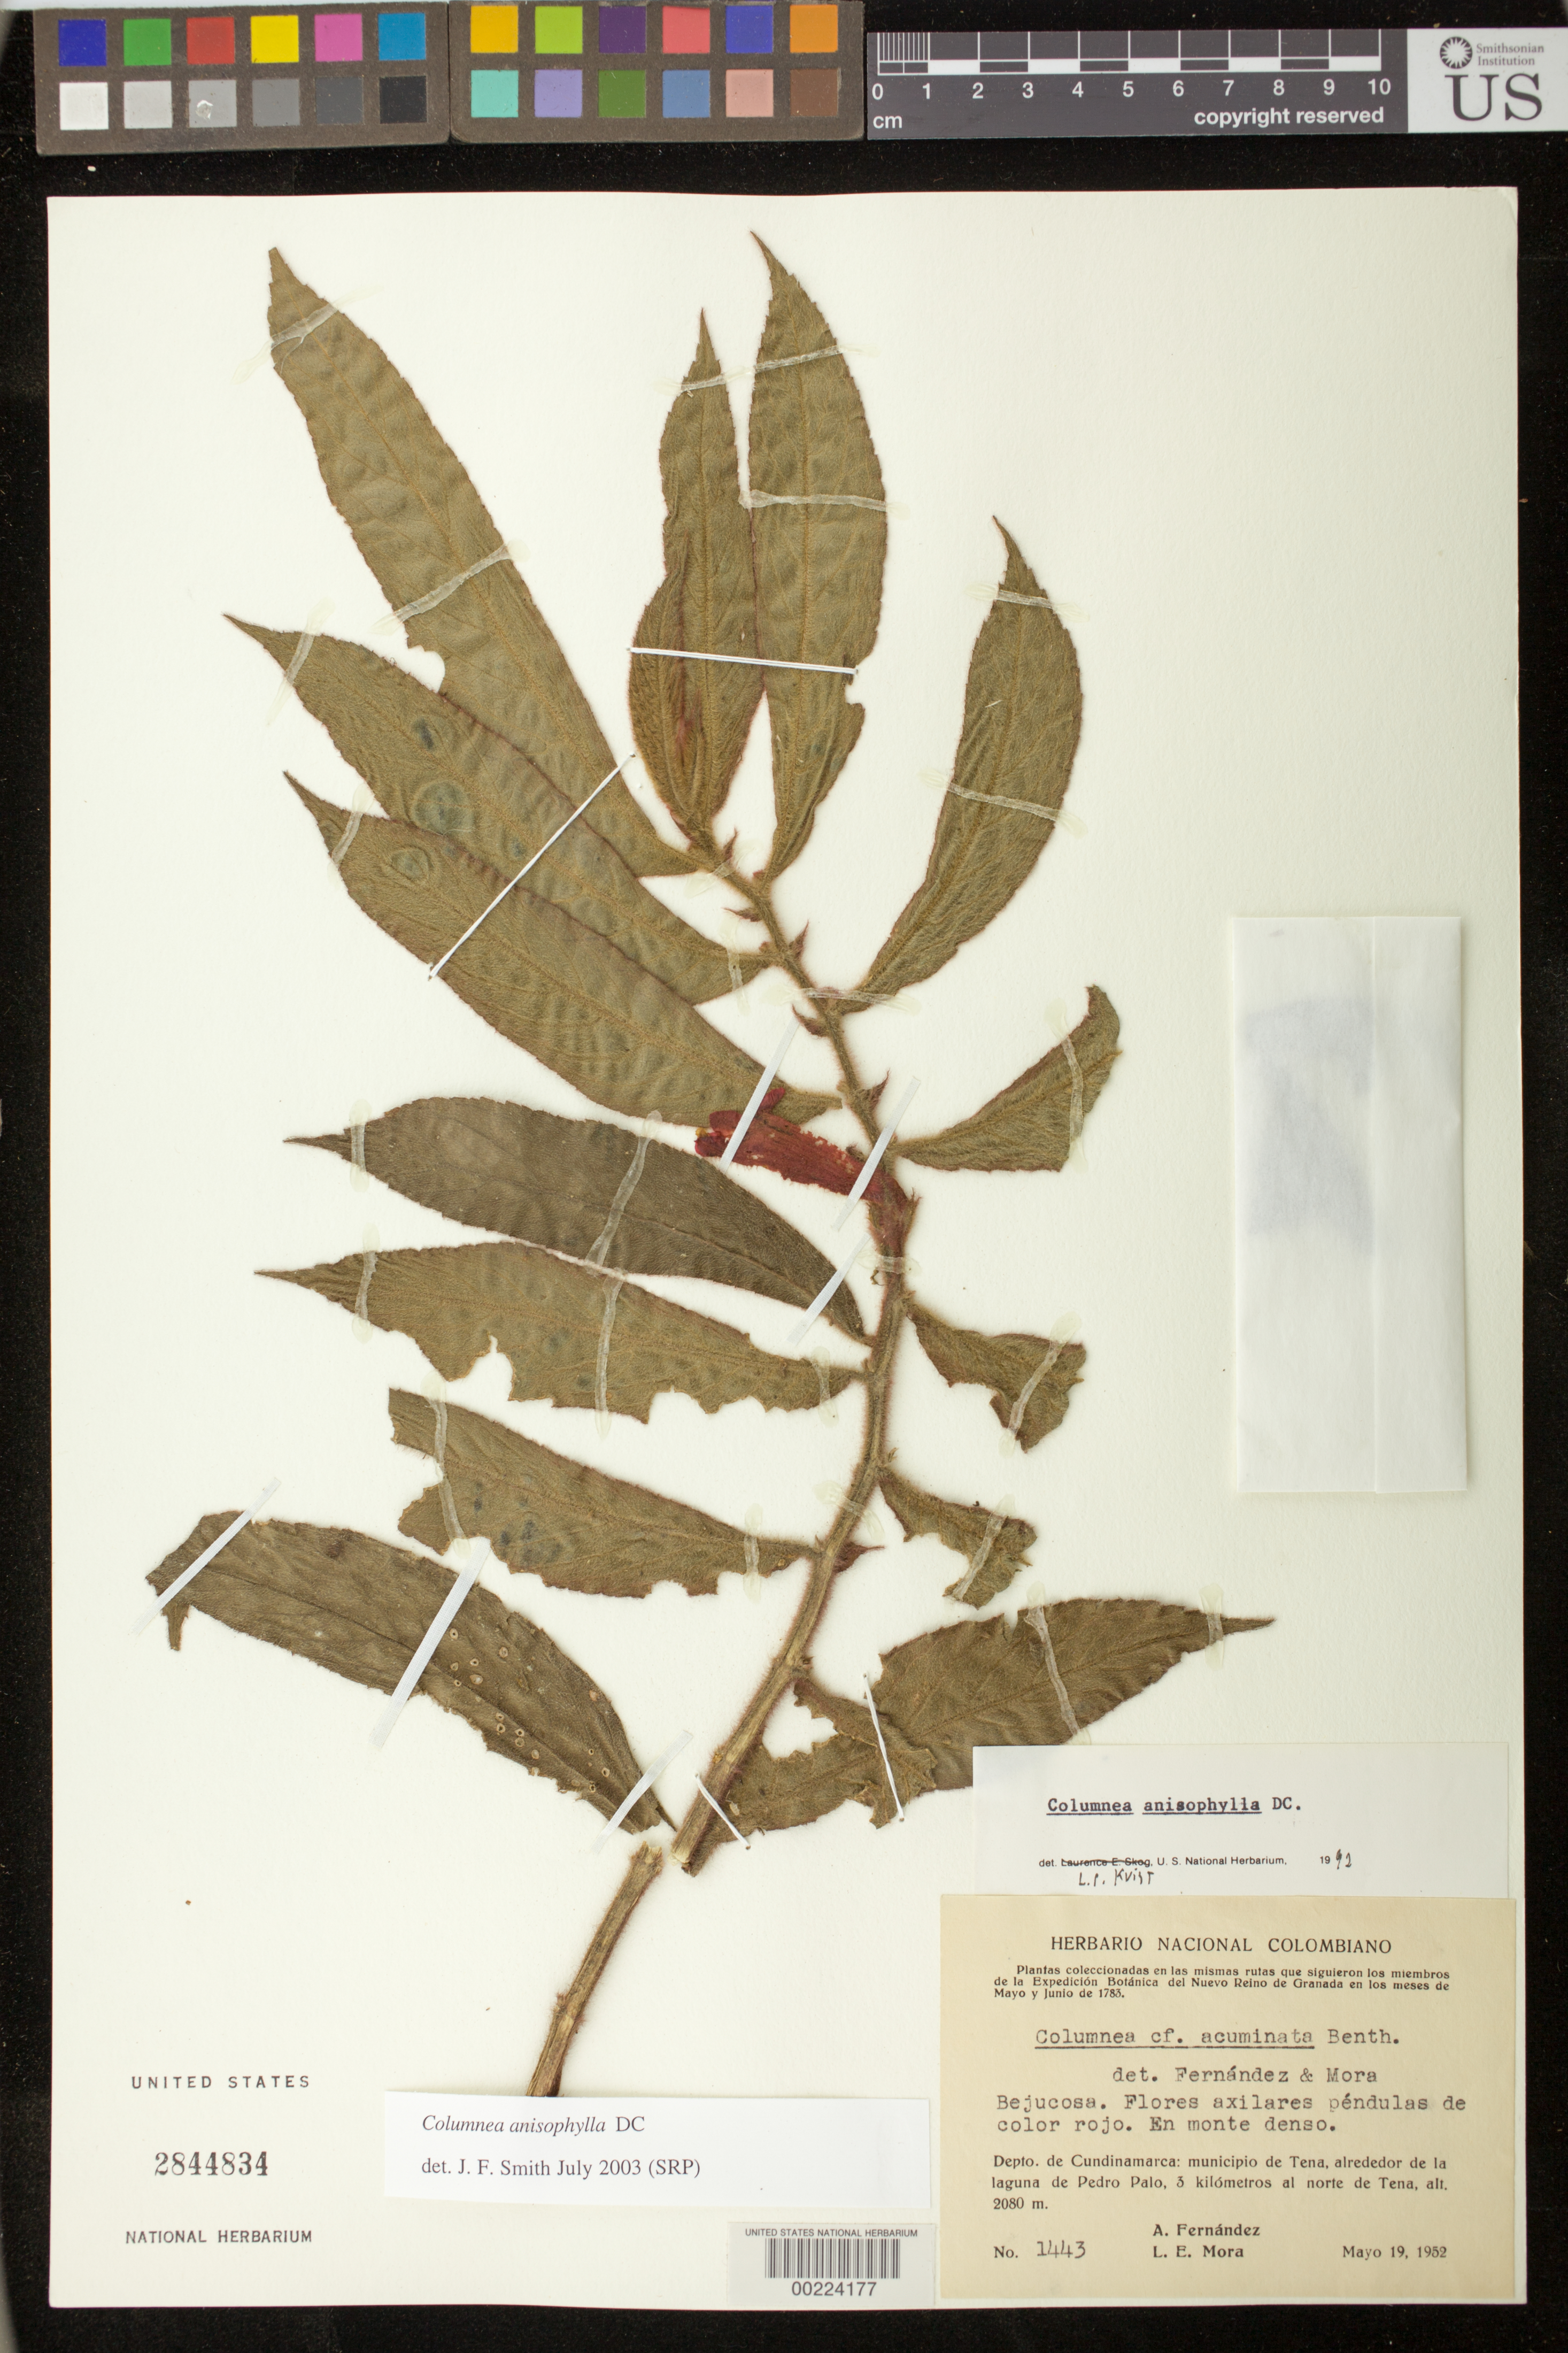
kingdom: Plantae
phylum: Tracheophyta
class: Magnoliopsida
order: Lamiales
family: Gesneriaceae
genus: Columnea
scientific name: Columnea anisophylla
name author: DC.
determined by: Smith, J. F.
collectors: A. Fernandez & L. Mora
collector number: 1443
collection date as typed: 19 May 1952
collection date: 1952-05-19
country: Colombia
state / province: Cundinamarca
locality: Mpio. de Tena, alrededor de la laguna de Pedro Palo, 3 km al norte de Tena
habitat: En monte denso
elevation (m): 2080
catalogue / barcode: US 2844834